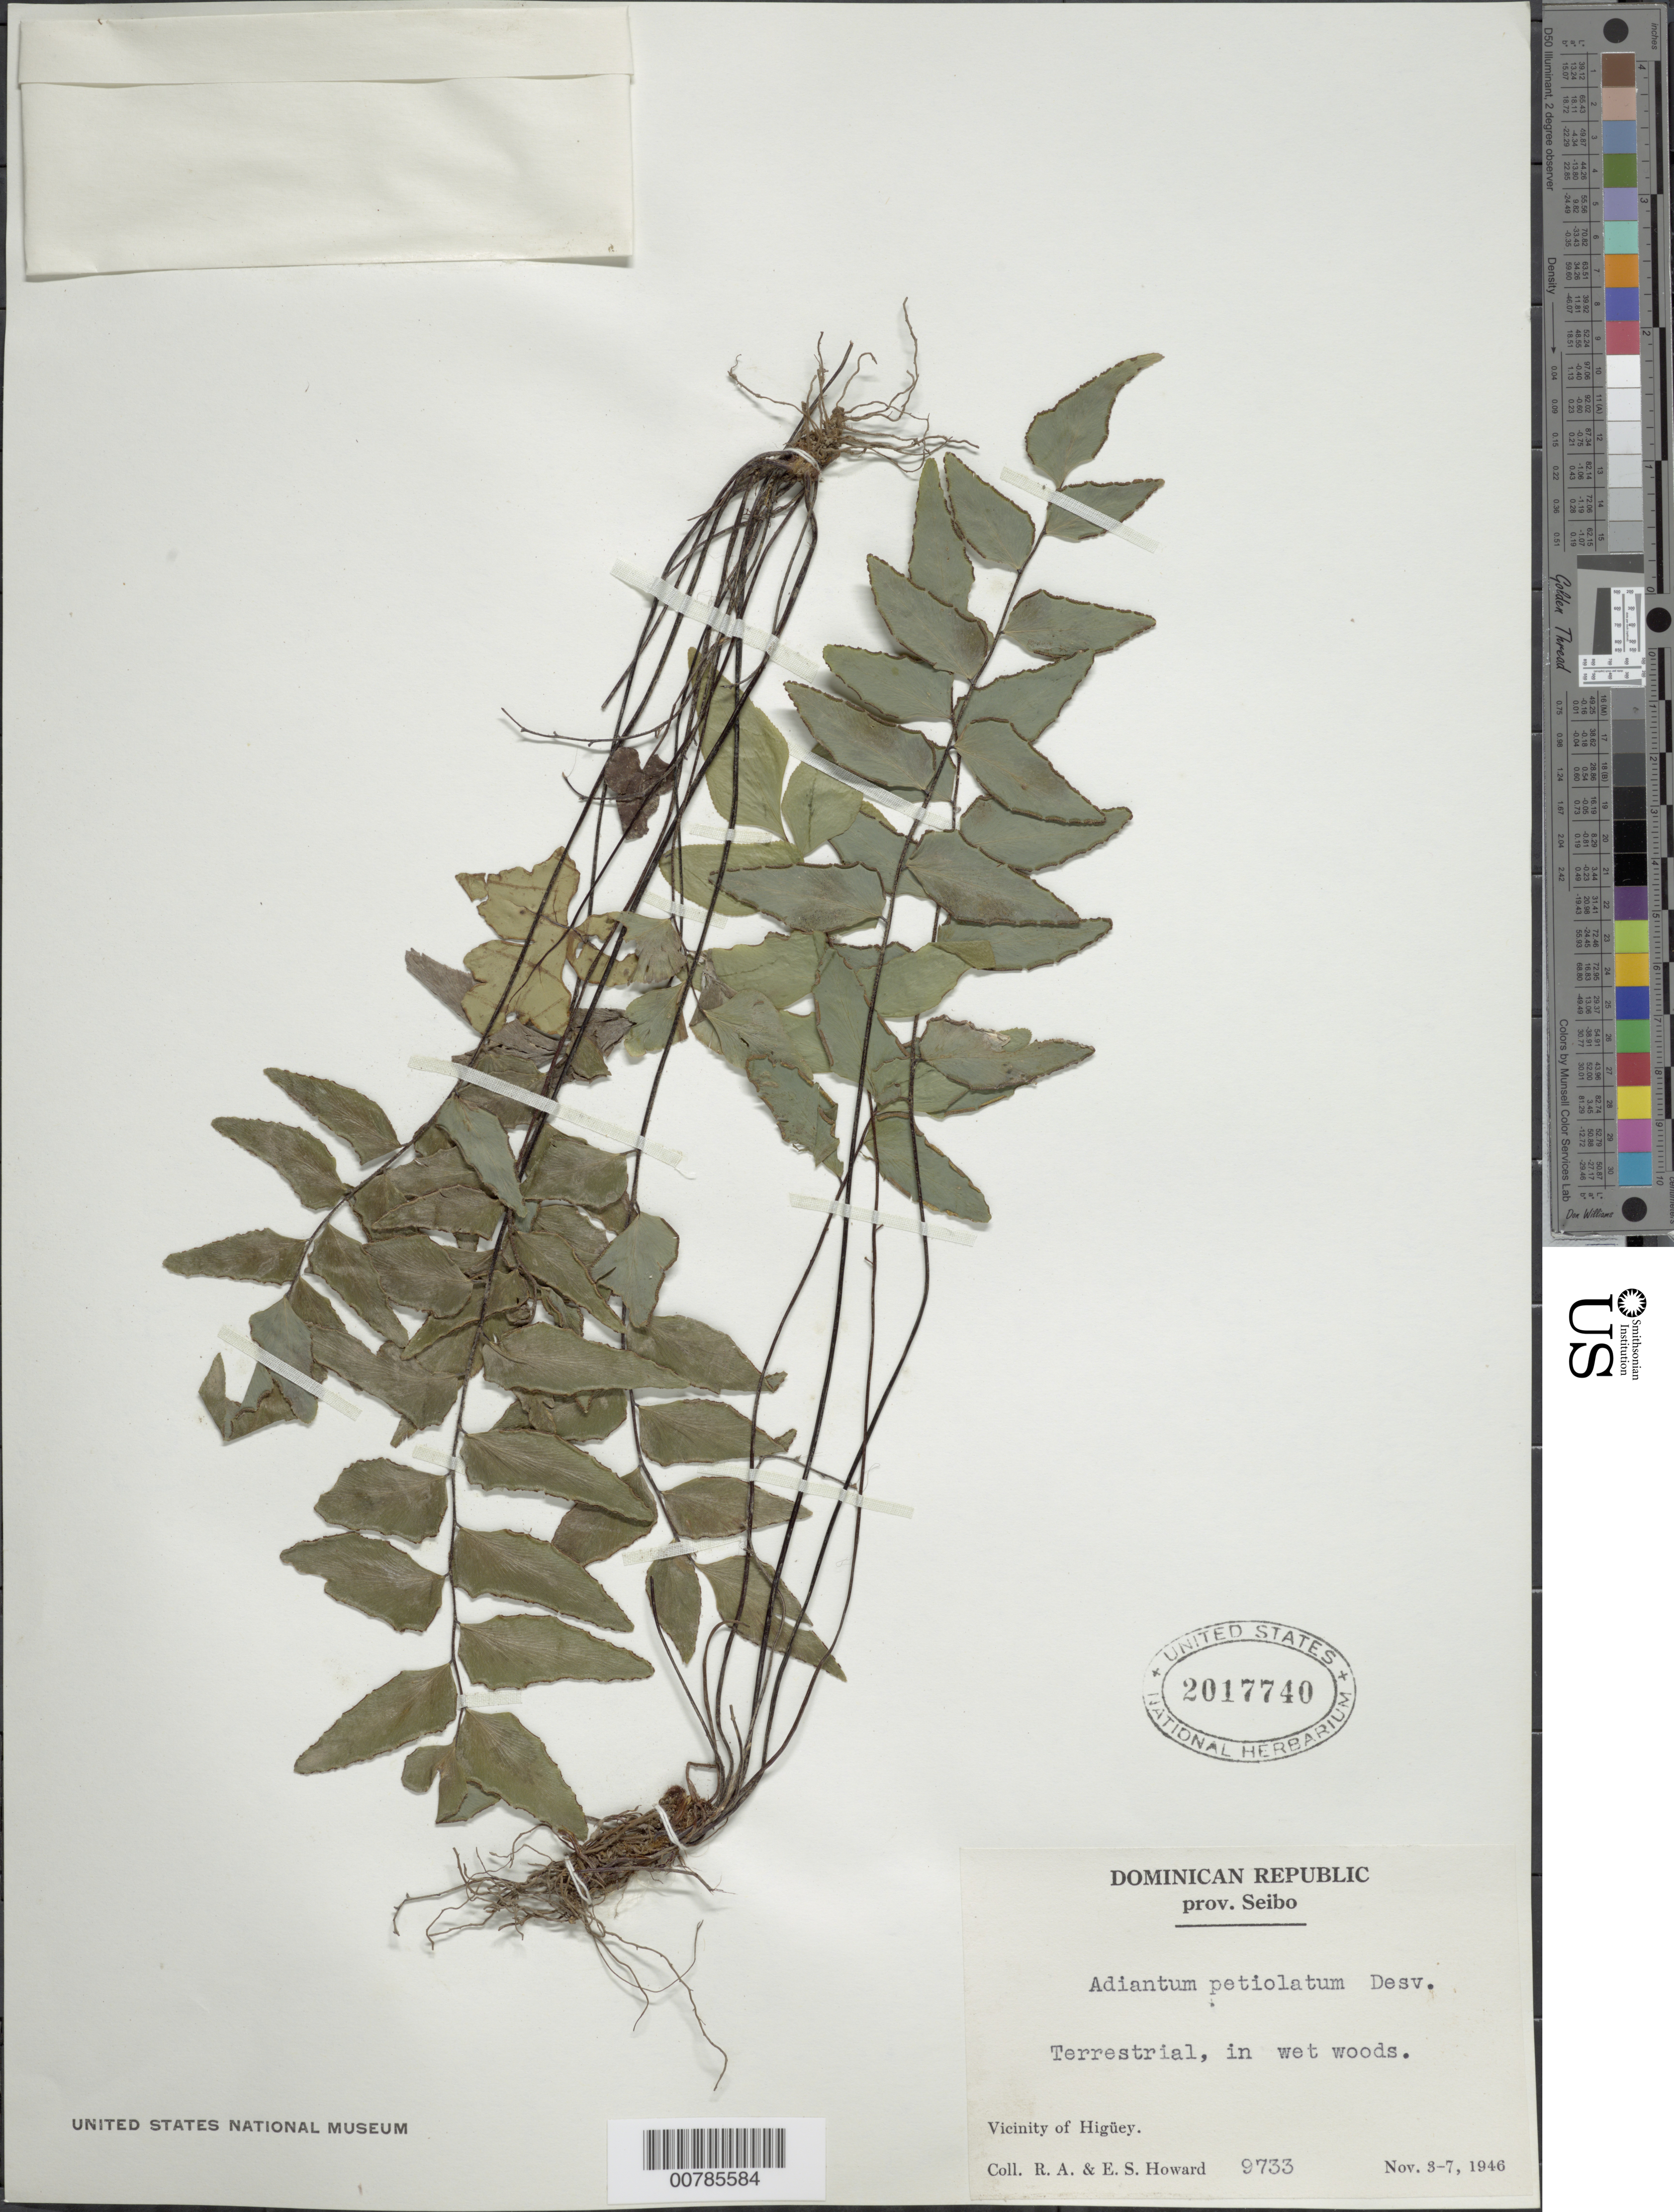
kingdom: Plantae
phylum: Tracheophyta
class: Polypodiopsida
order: Polypodiales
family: Pteridaceae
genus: Adiantum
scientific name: Adiantum petiolatum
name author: Desv.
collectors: R. A. Howard & E. S. Howard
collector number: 9733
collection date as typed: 03 Nov 1946 to 07 Nov 1946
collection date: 1946-11-03/1946-11-07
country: Dominican Republic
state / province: El Seibo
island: Hispaniola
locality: Higüey, vicinity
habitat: In wet woods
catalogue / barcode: US 2017740